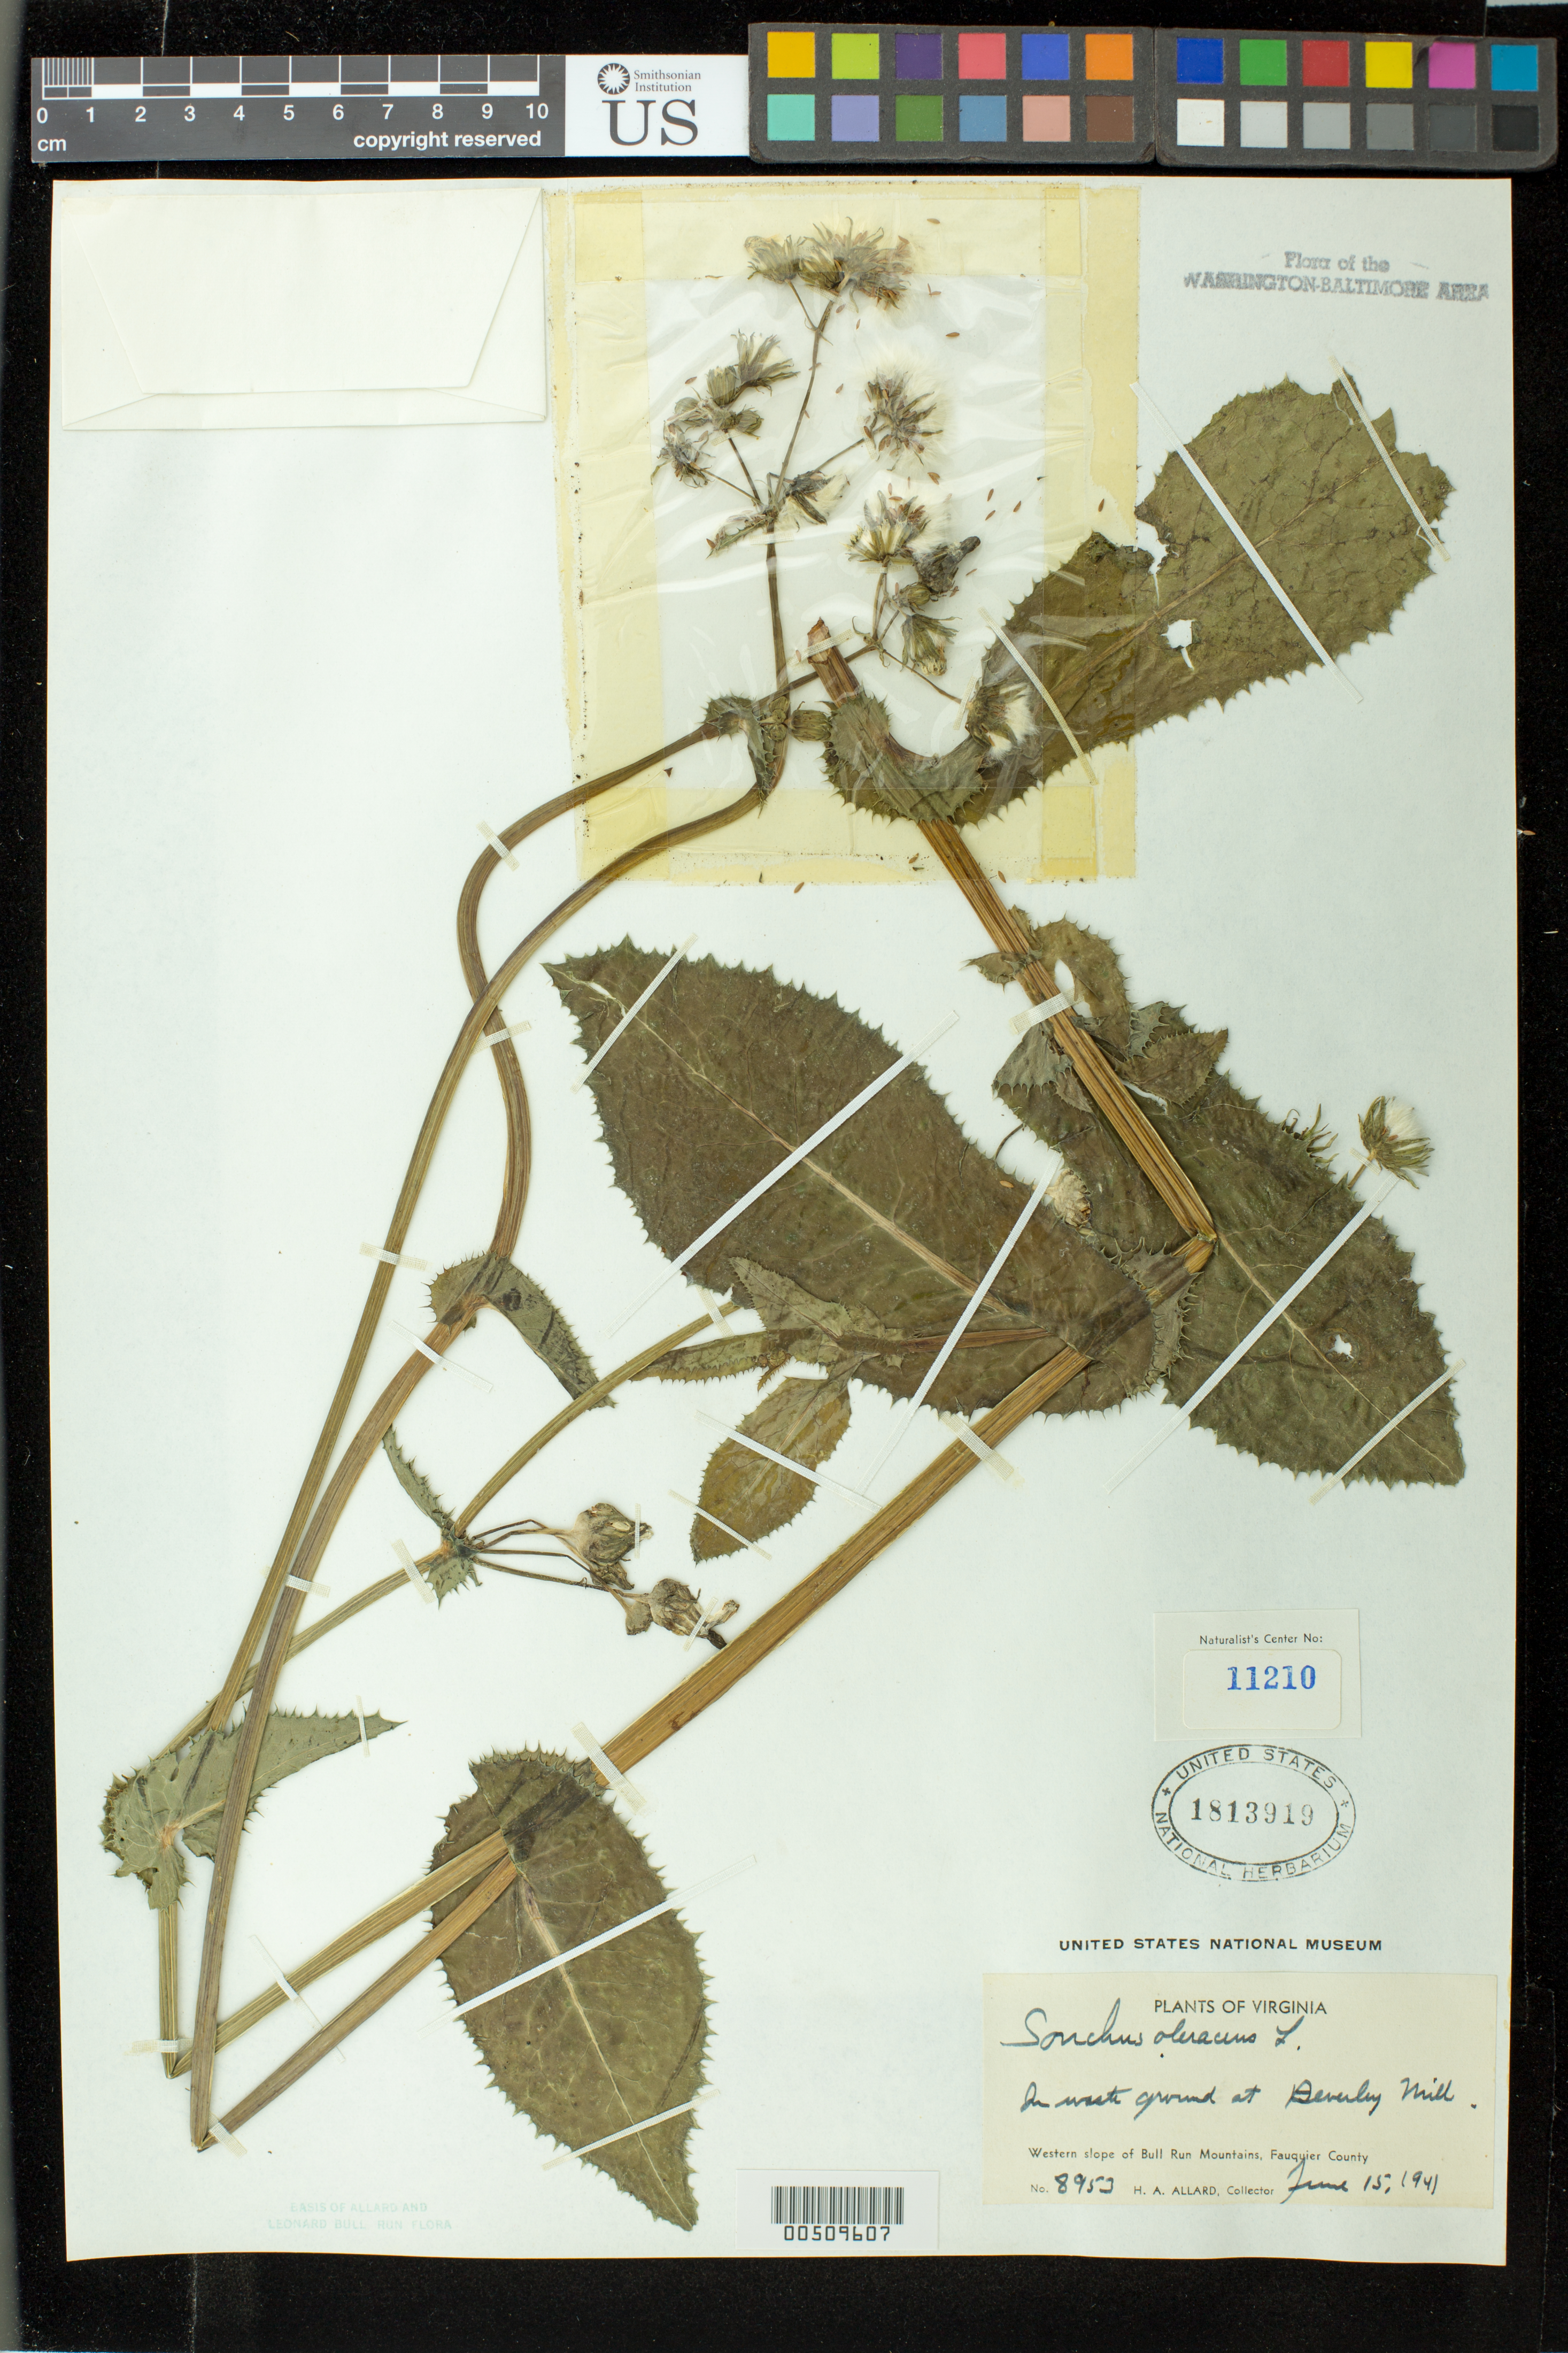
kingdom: Plantae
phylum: Tracheophyta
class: Magnoliopsida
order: Asterales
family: Asteraceae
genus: Sonchus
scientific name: Sonchus oleraceus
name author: L.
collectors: H. A. Allard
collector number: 8953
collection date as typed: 15 Jun 1941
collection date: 1941-06-15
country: United States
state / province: Virginia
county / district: Fauquier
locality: Beverley Mill, W slope of Bull Run Mts. Bull Run Mts.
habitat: waste ground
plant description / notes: Specimens returned from Naturalist Center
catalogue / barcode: US 1813919